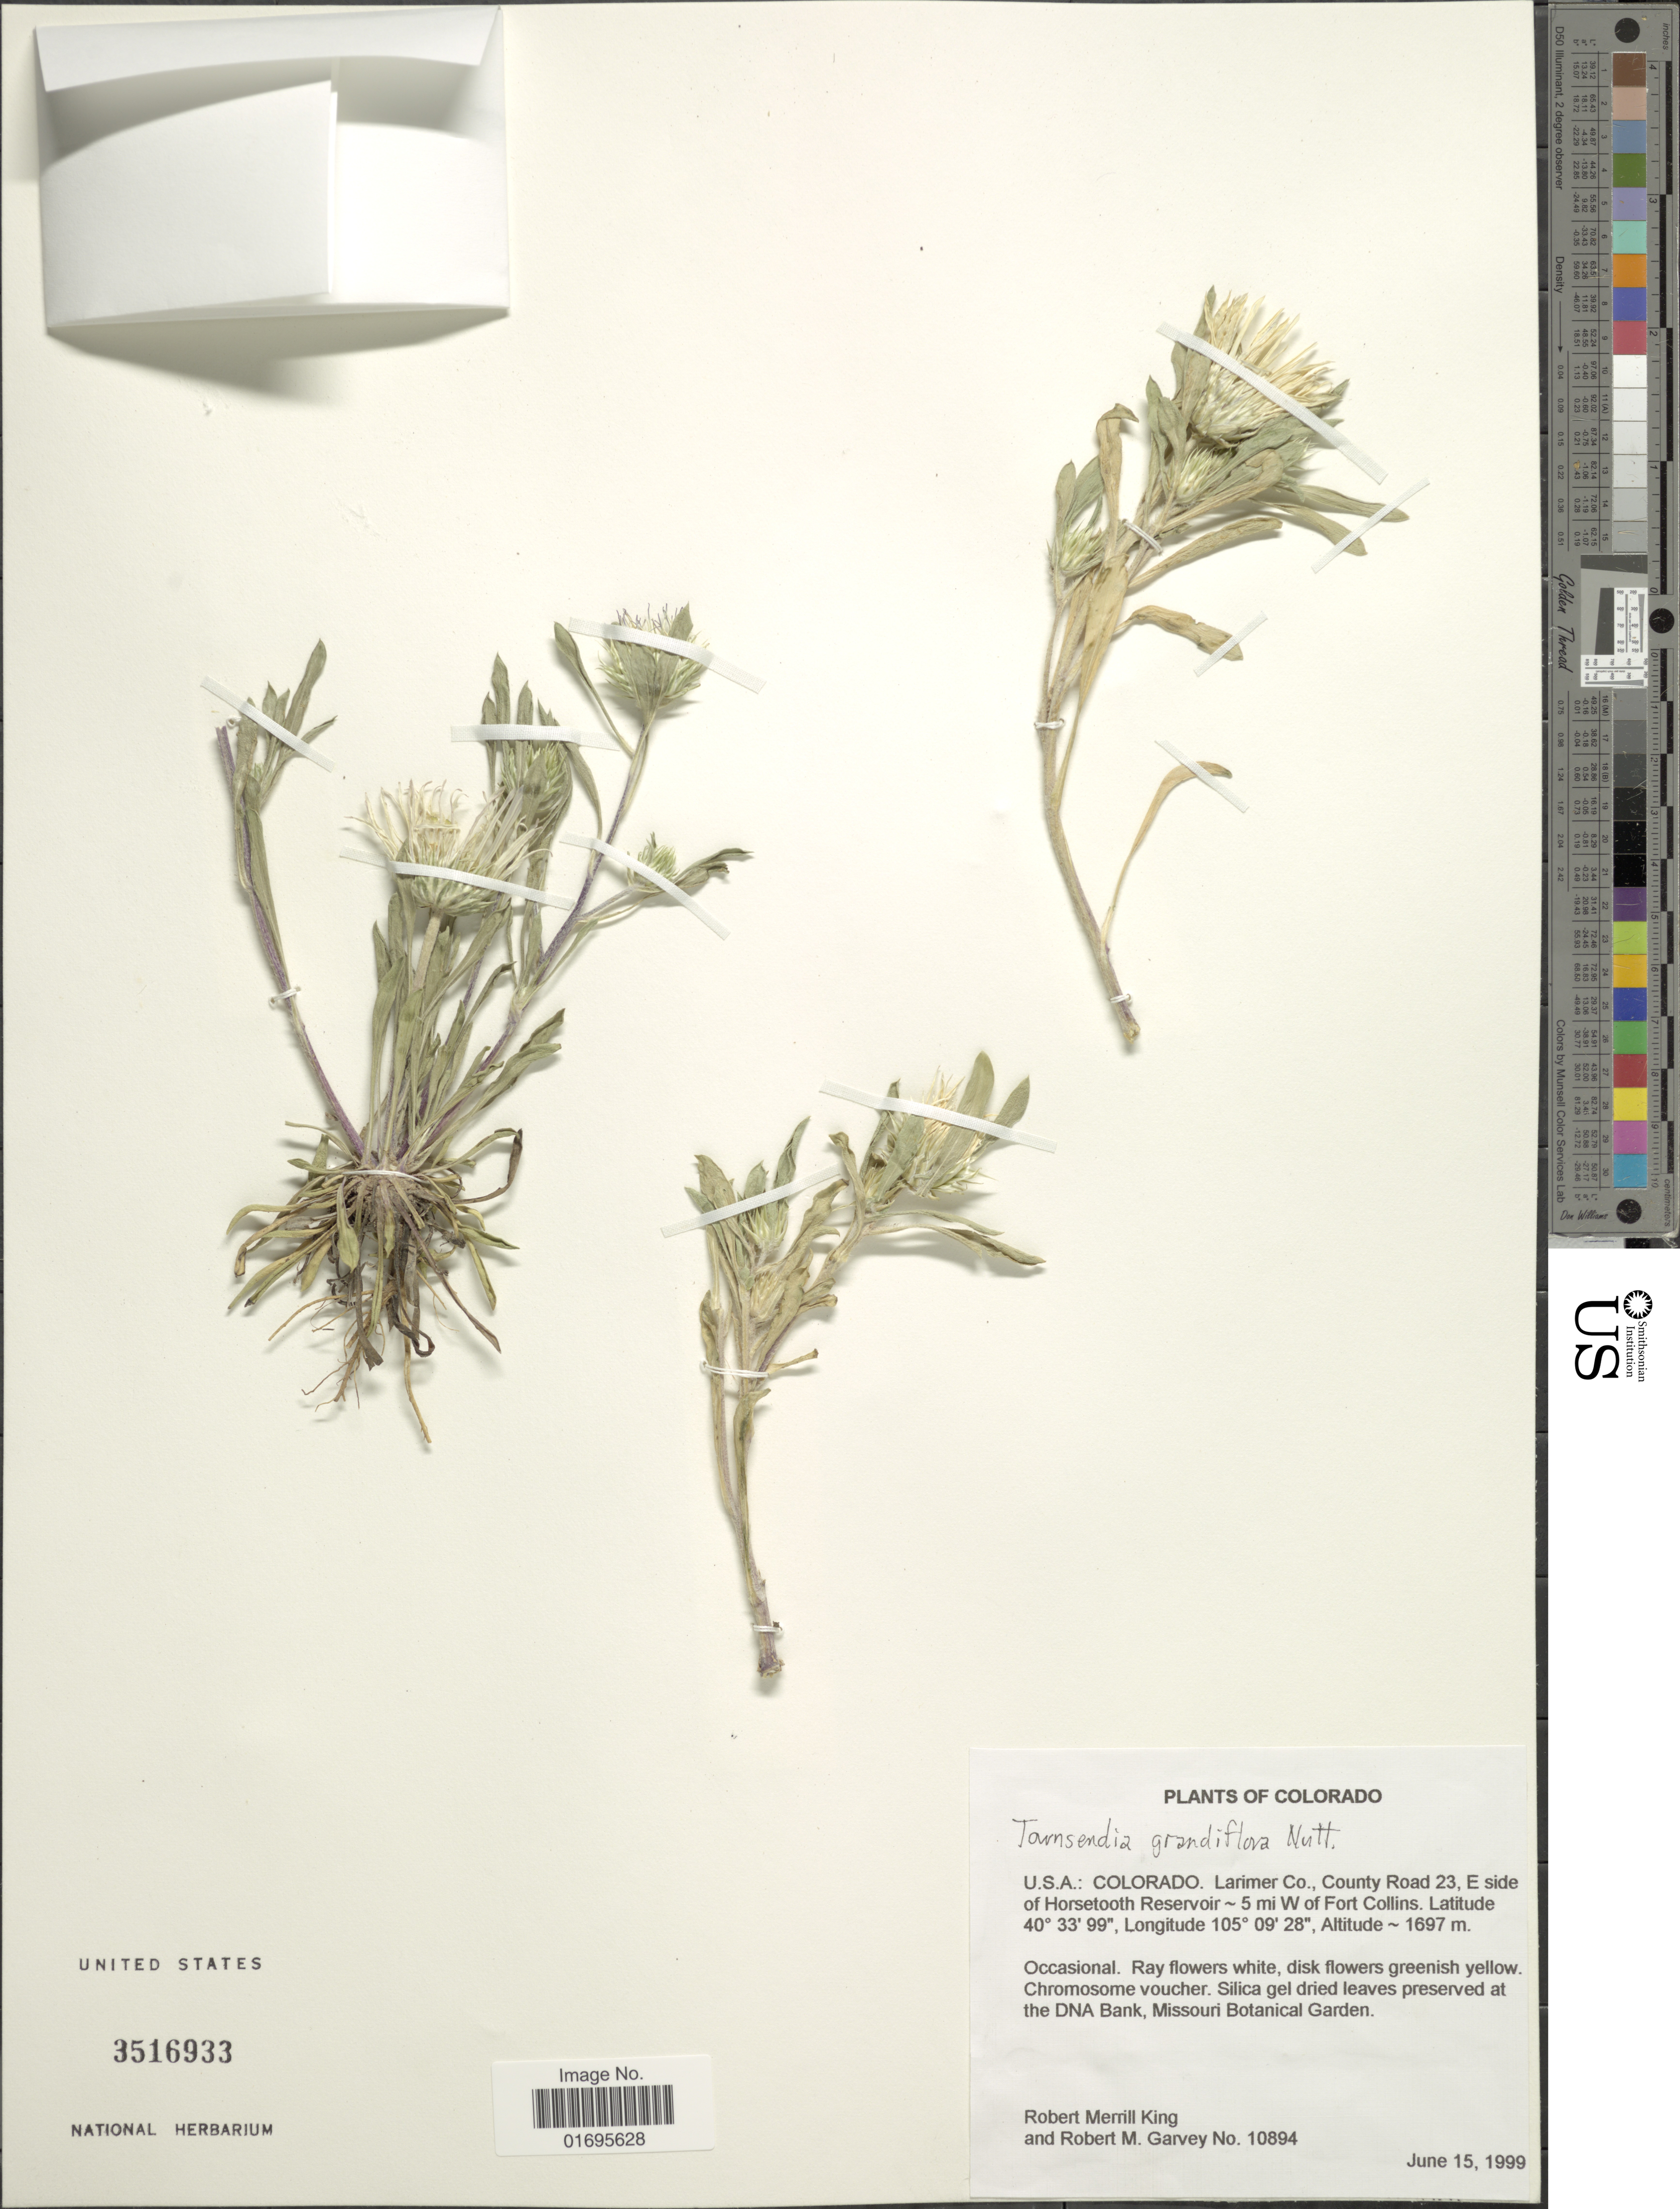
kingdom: Plantae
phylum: Tracheophyta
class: Magnoliopsida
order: Asterales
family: Asteraceae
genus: Townsendia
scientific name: Townsendia grandiflora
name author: Nutt.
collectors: R. M. King & R. Garvey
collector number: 10894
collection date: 1999-06-15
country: United States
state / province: Colorado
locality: Larimer Co., County Road 23, E side of Horsetooth Reservoir, 5 mi W of Fort Collins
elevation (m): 1697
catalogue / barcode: US 3516933